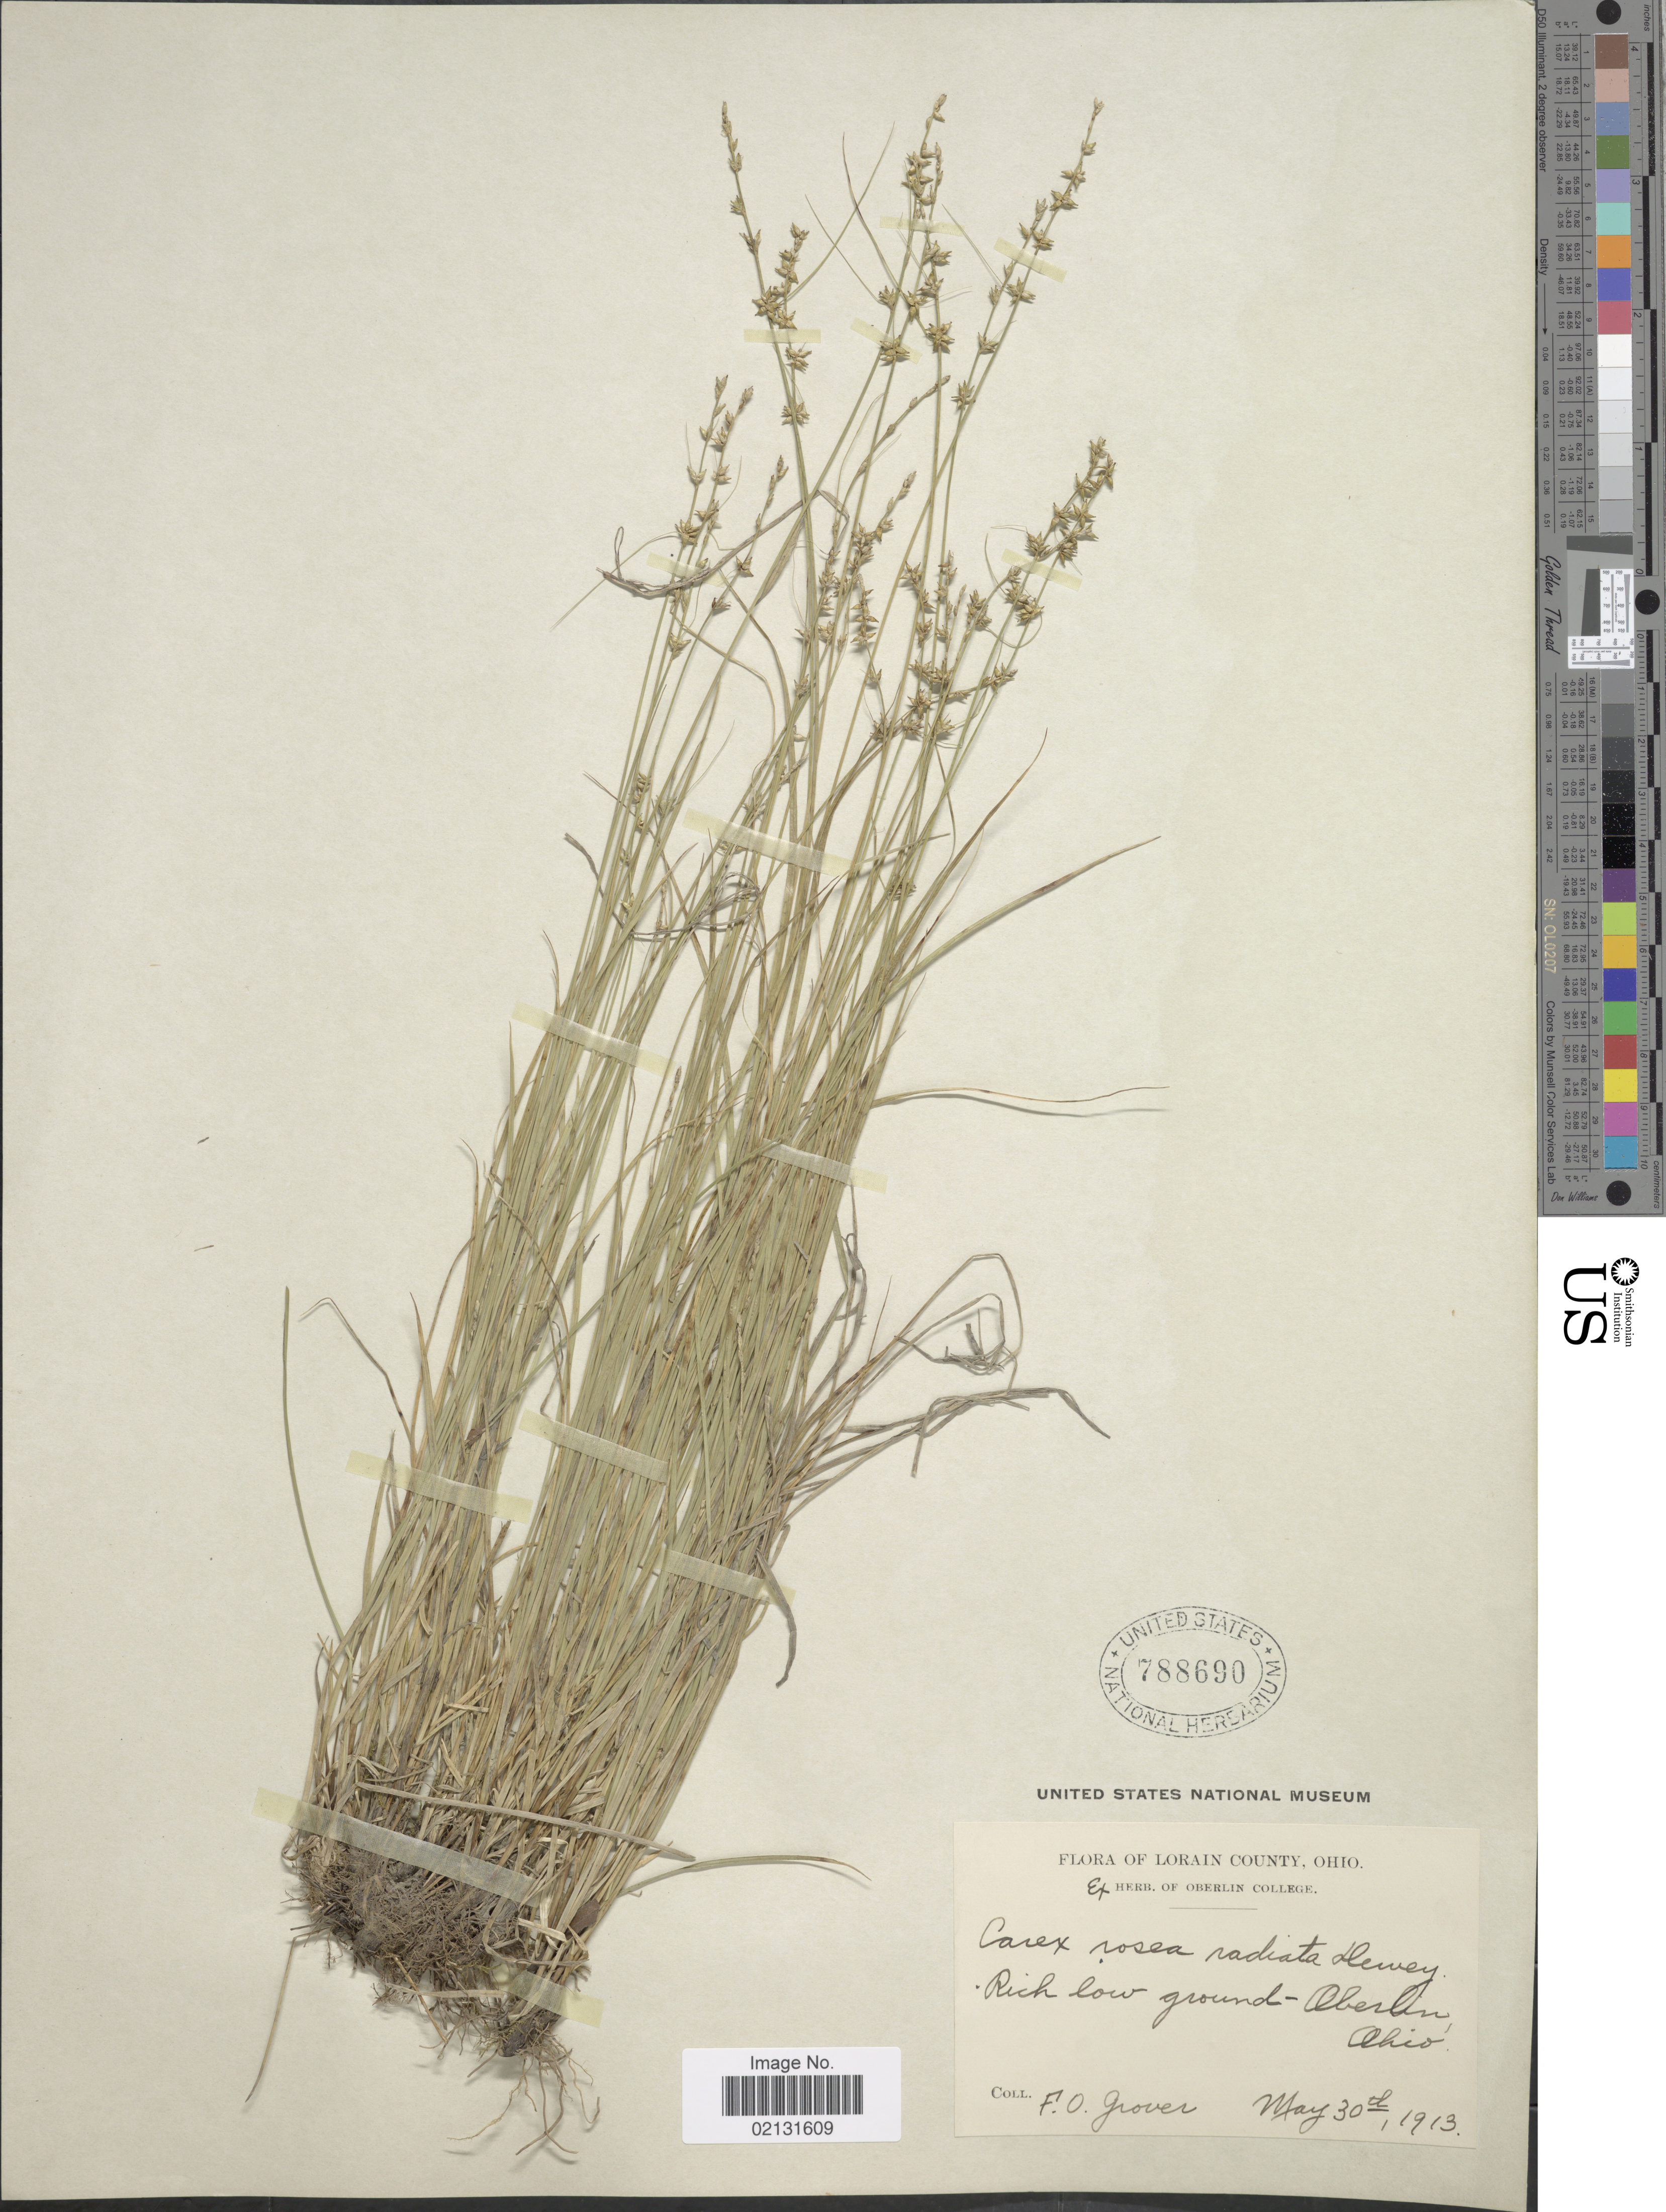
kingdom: Plantae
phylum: Tracheophyta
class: Liliopsida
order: Poales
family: Cyperaceae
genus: Carex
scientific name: Carex rosea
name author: Willd.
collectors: F. Grover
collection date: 1913-05-30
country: United States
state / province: Ohio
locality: Lorain County, Oberlin.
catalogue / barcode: US 788690